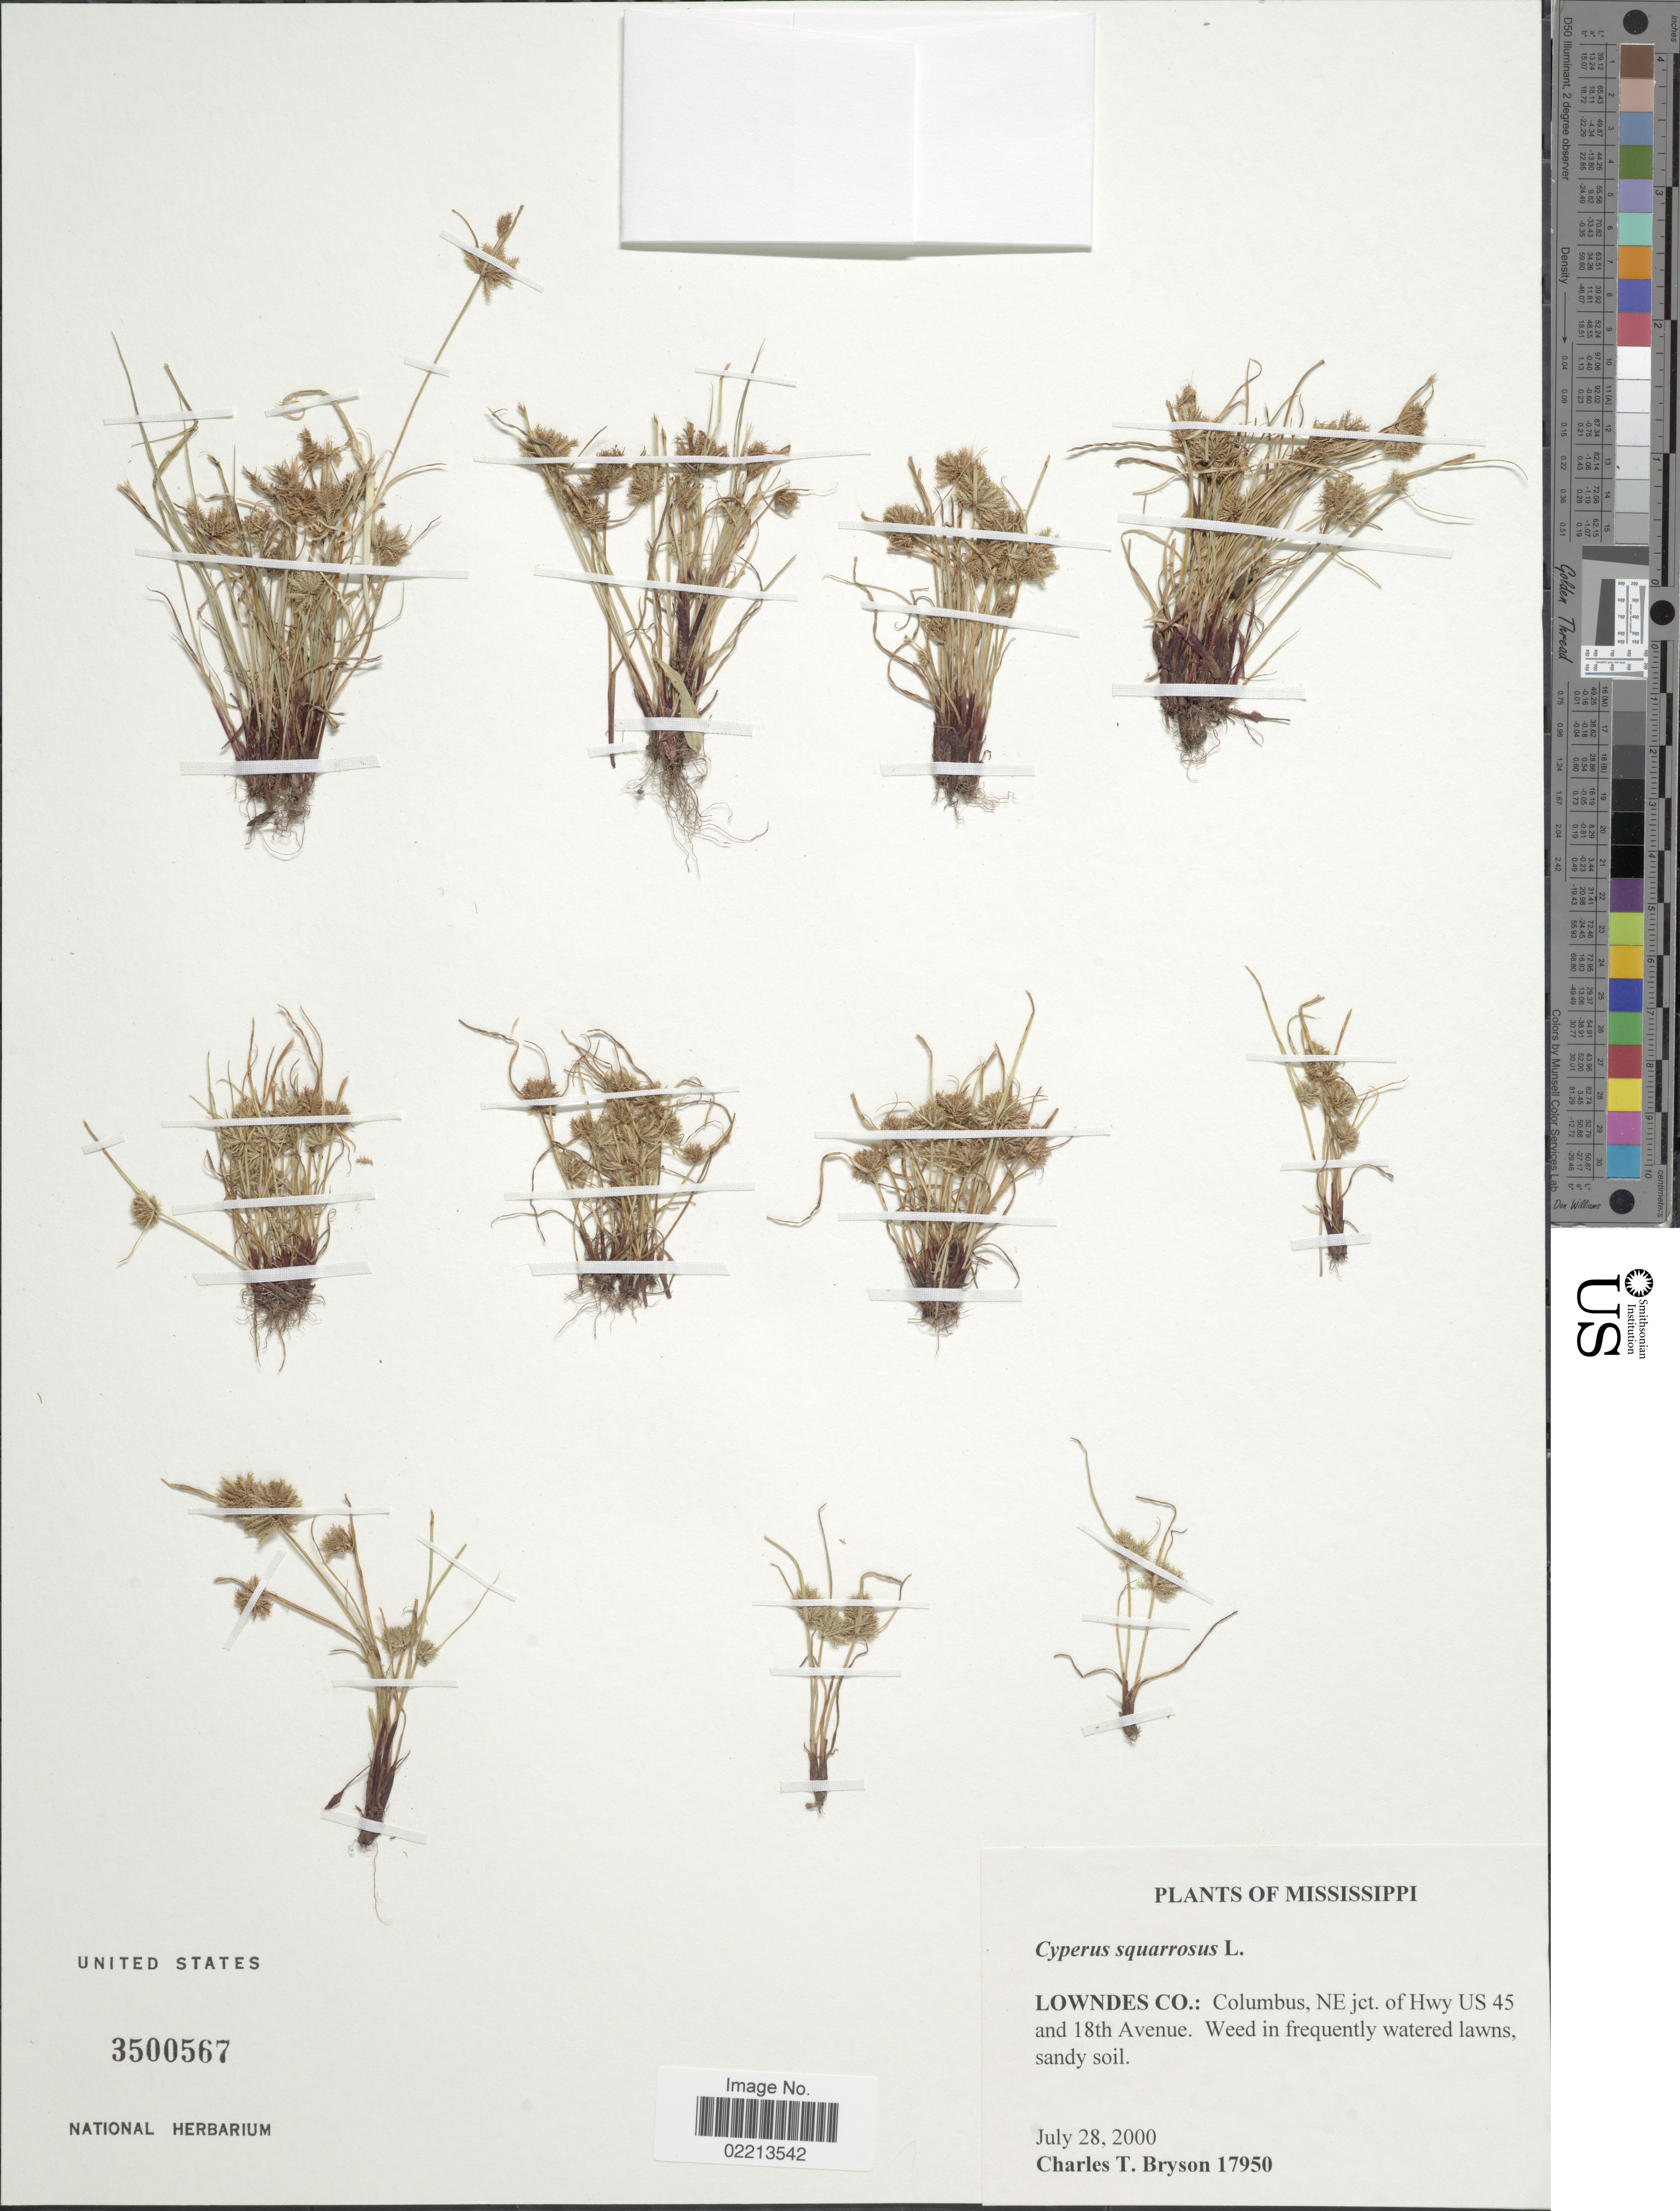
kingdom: Plantae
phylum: Tracheophyta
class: Liliopsida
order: Poales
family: Cyperaceae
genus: Cyperus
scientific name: Cyperus squarrosus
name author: L.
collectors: C. Bryson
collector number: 17950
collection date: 2000-07-28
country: United States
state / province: Mississippi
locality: Lowndes Co, Columbus, NE jct of Hwy US 45 and 18th Avenue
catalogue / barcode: US 3500567